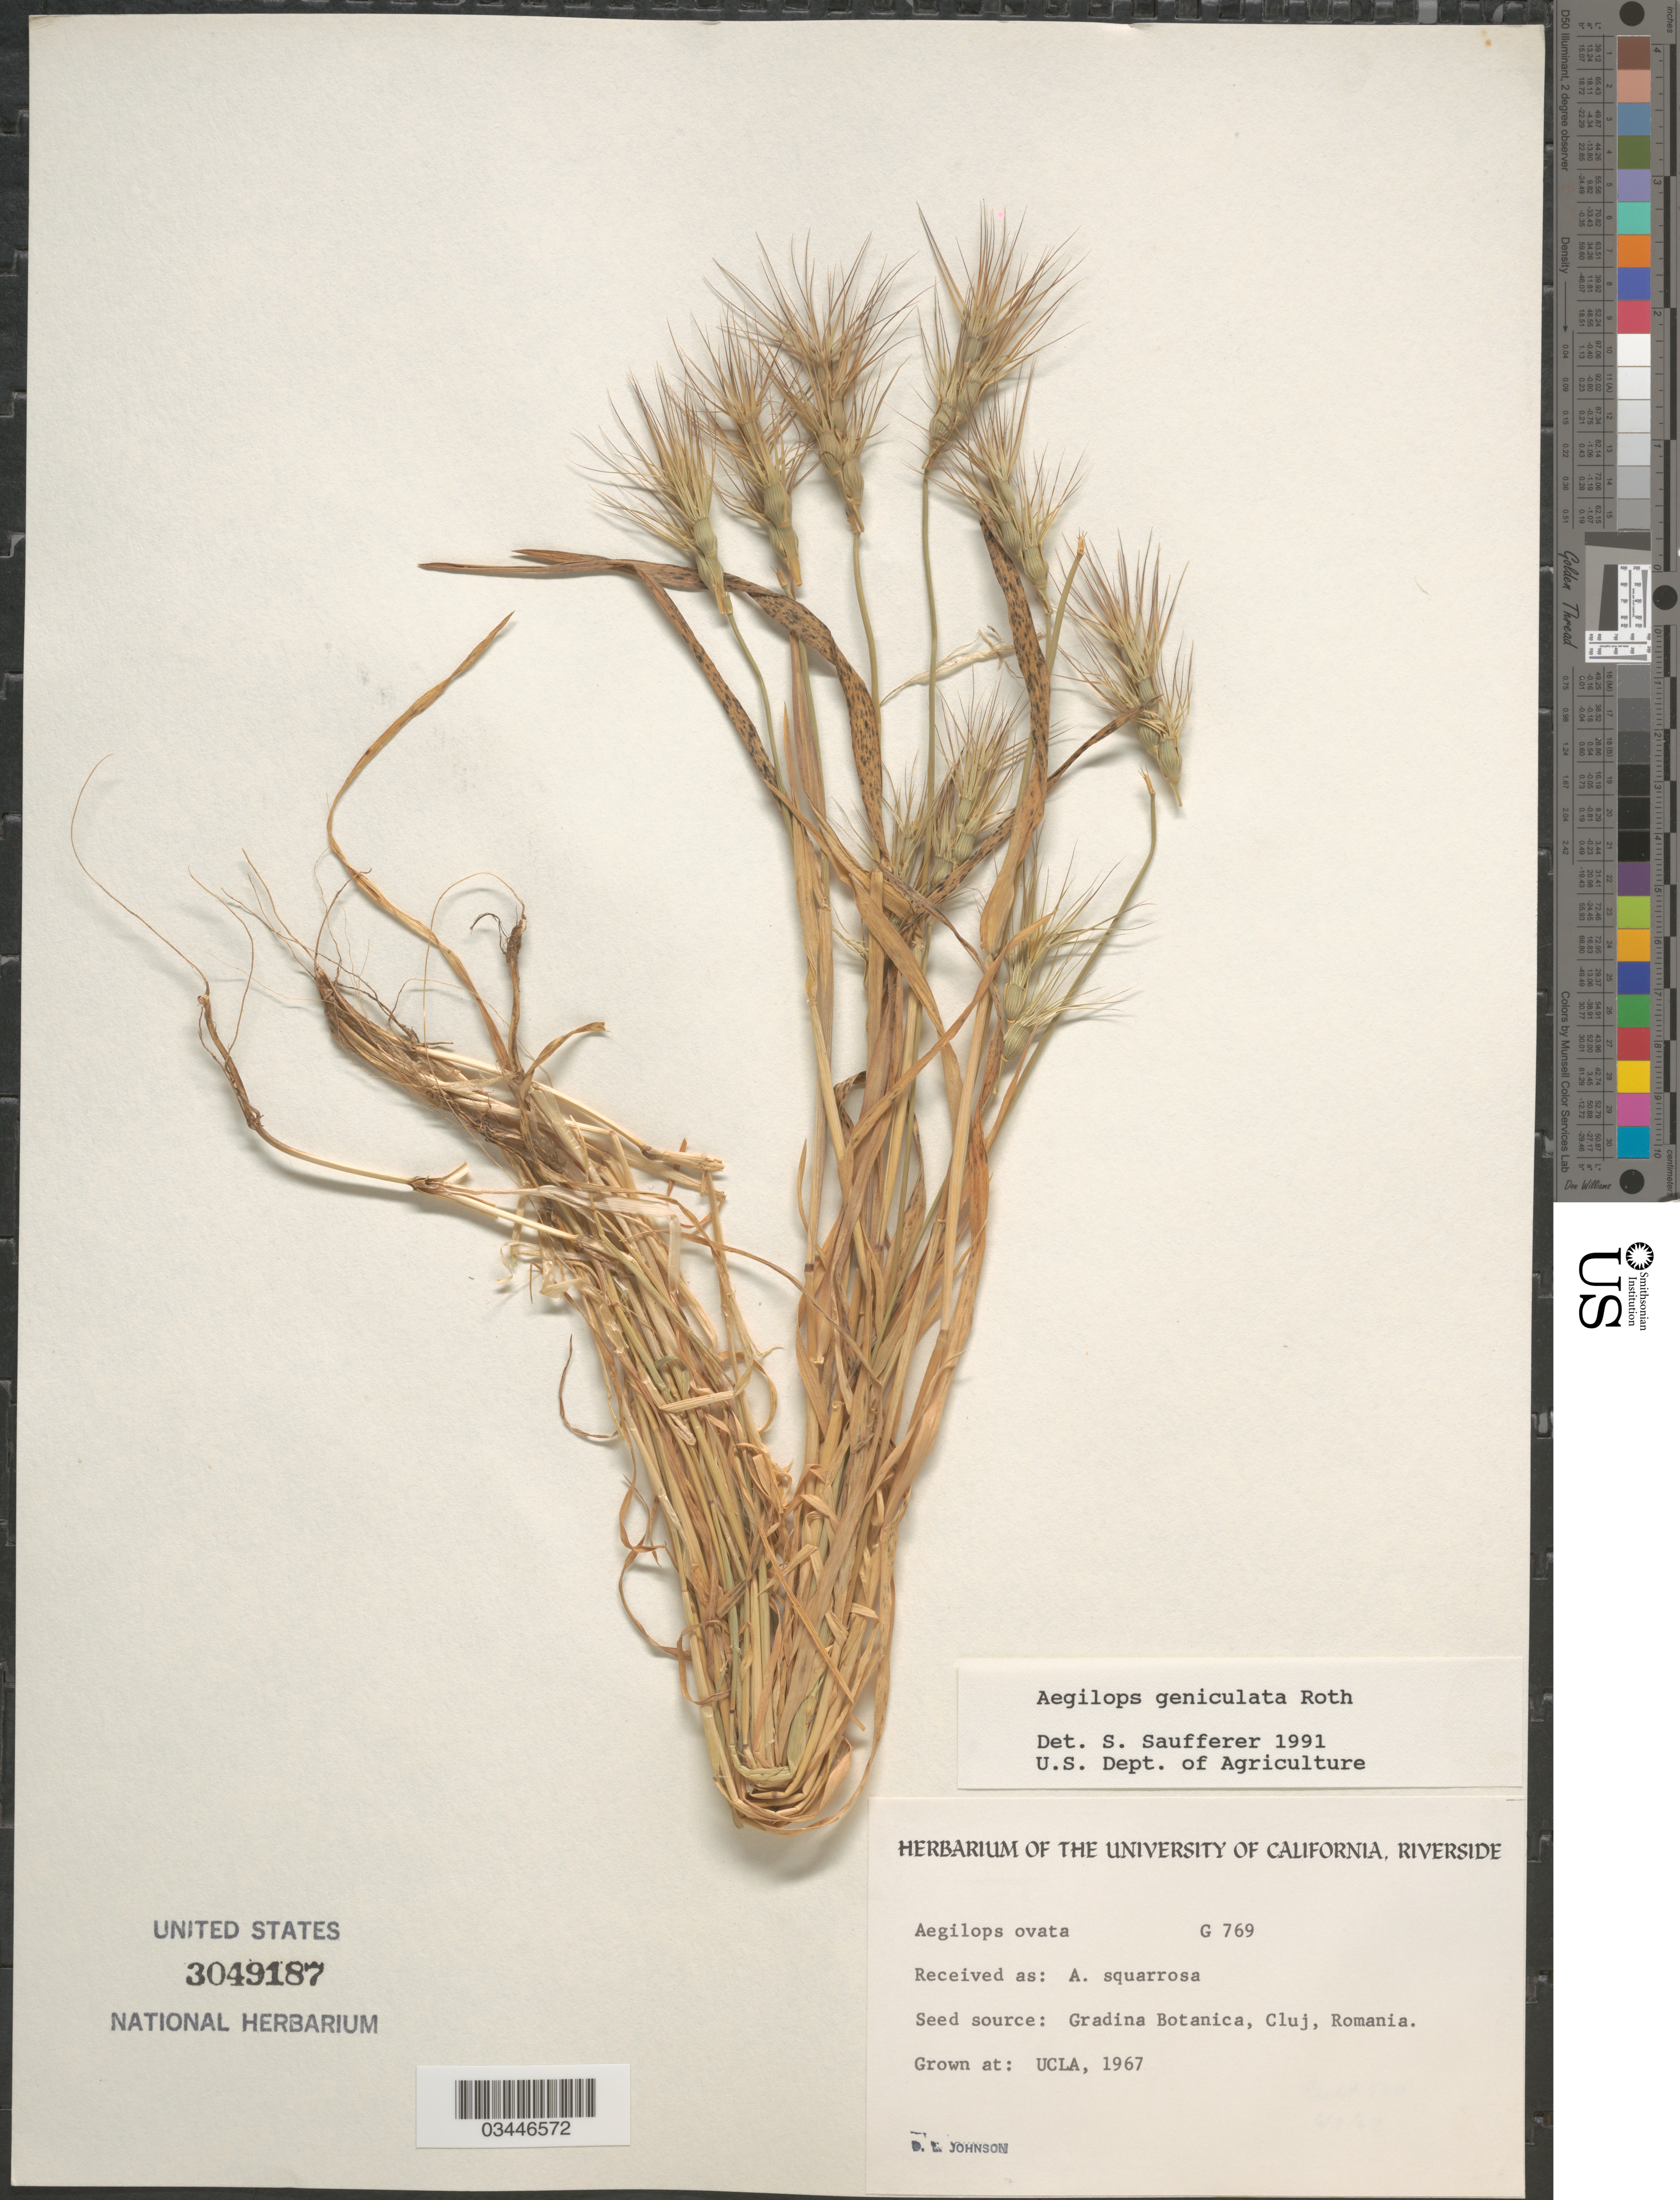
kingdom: Plantae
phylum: Tracheophyta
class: Liliopsida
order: Poales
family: Poaceae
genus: Aegilops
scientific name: Aegilops geniculata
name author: Roth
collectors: B. Johnson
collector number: G769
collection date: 1967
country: United States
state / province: California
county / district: Los Angeles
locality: UCLA.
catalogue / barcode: US 3049187